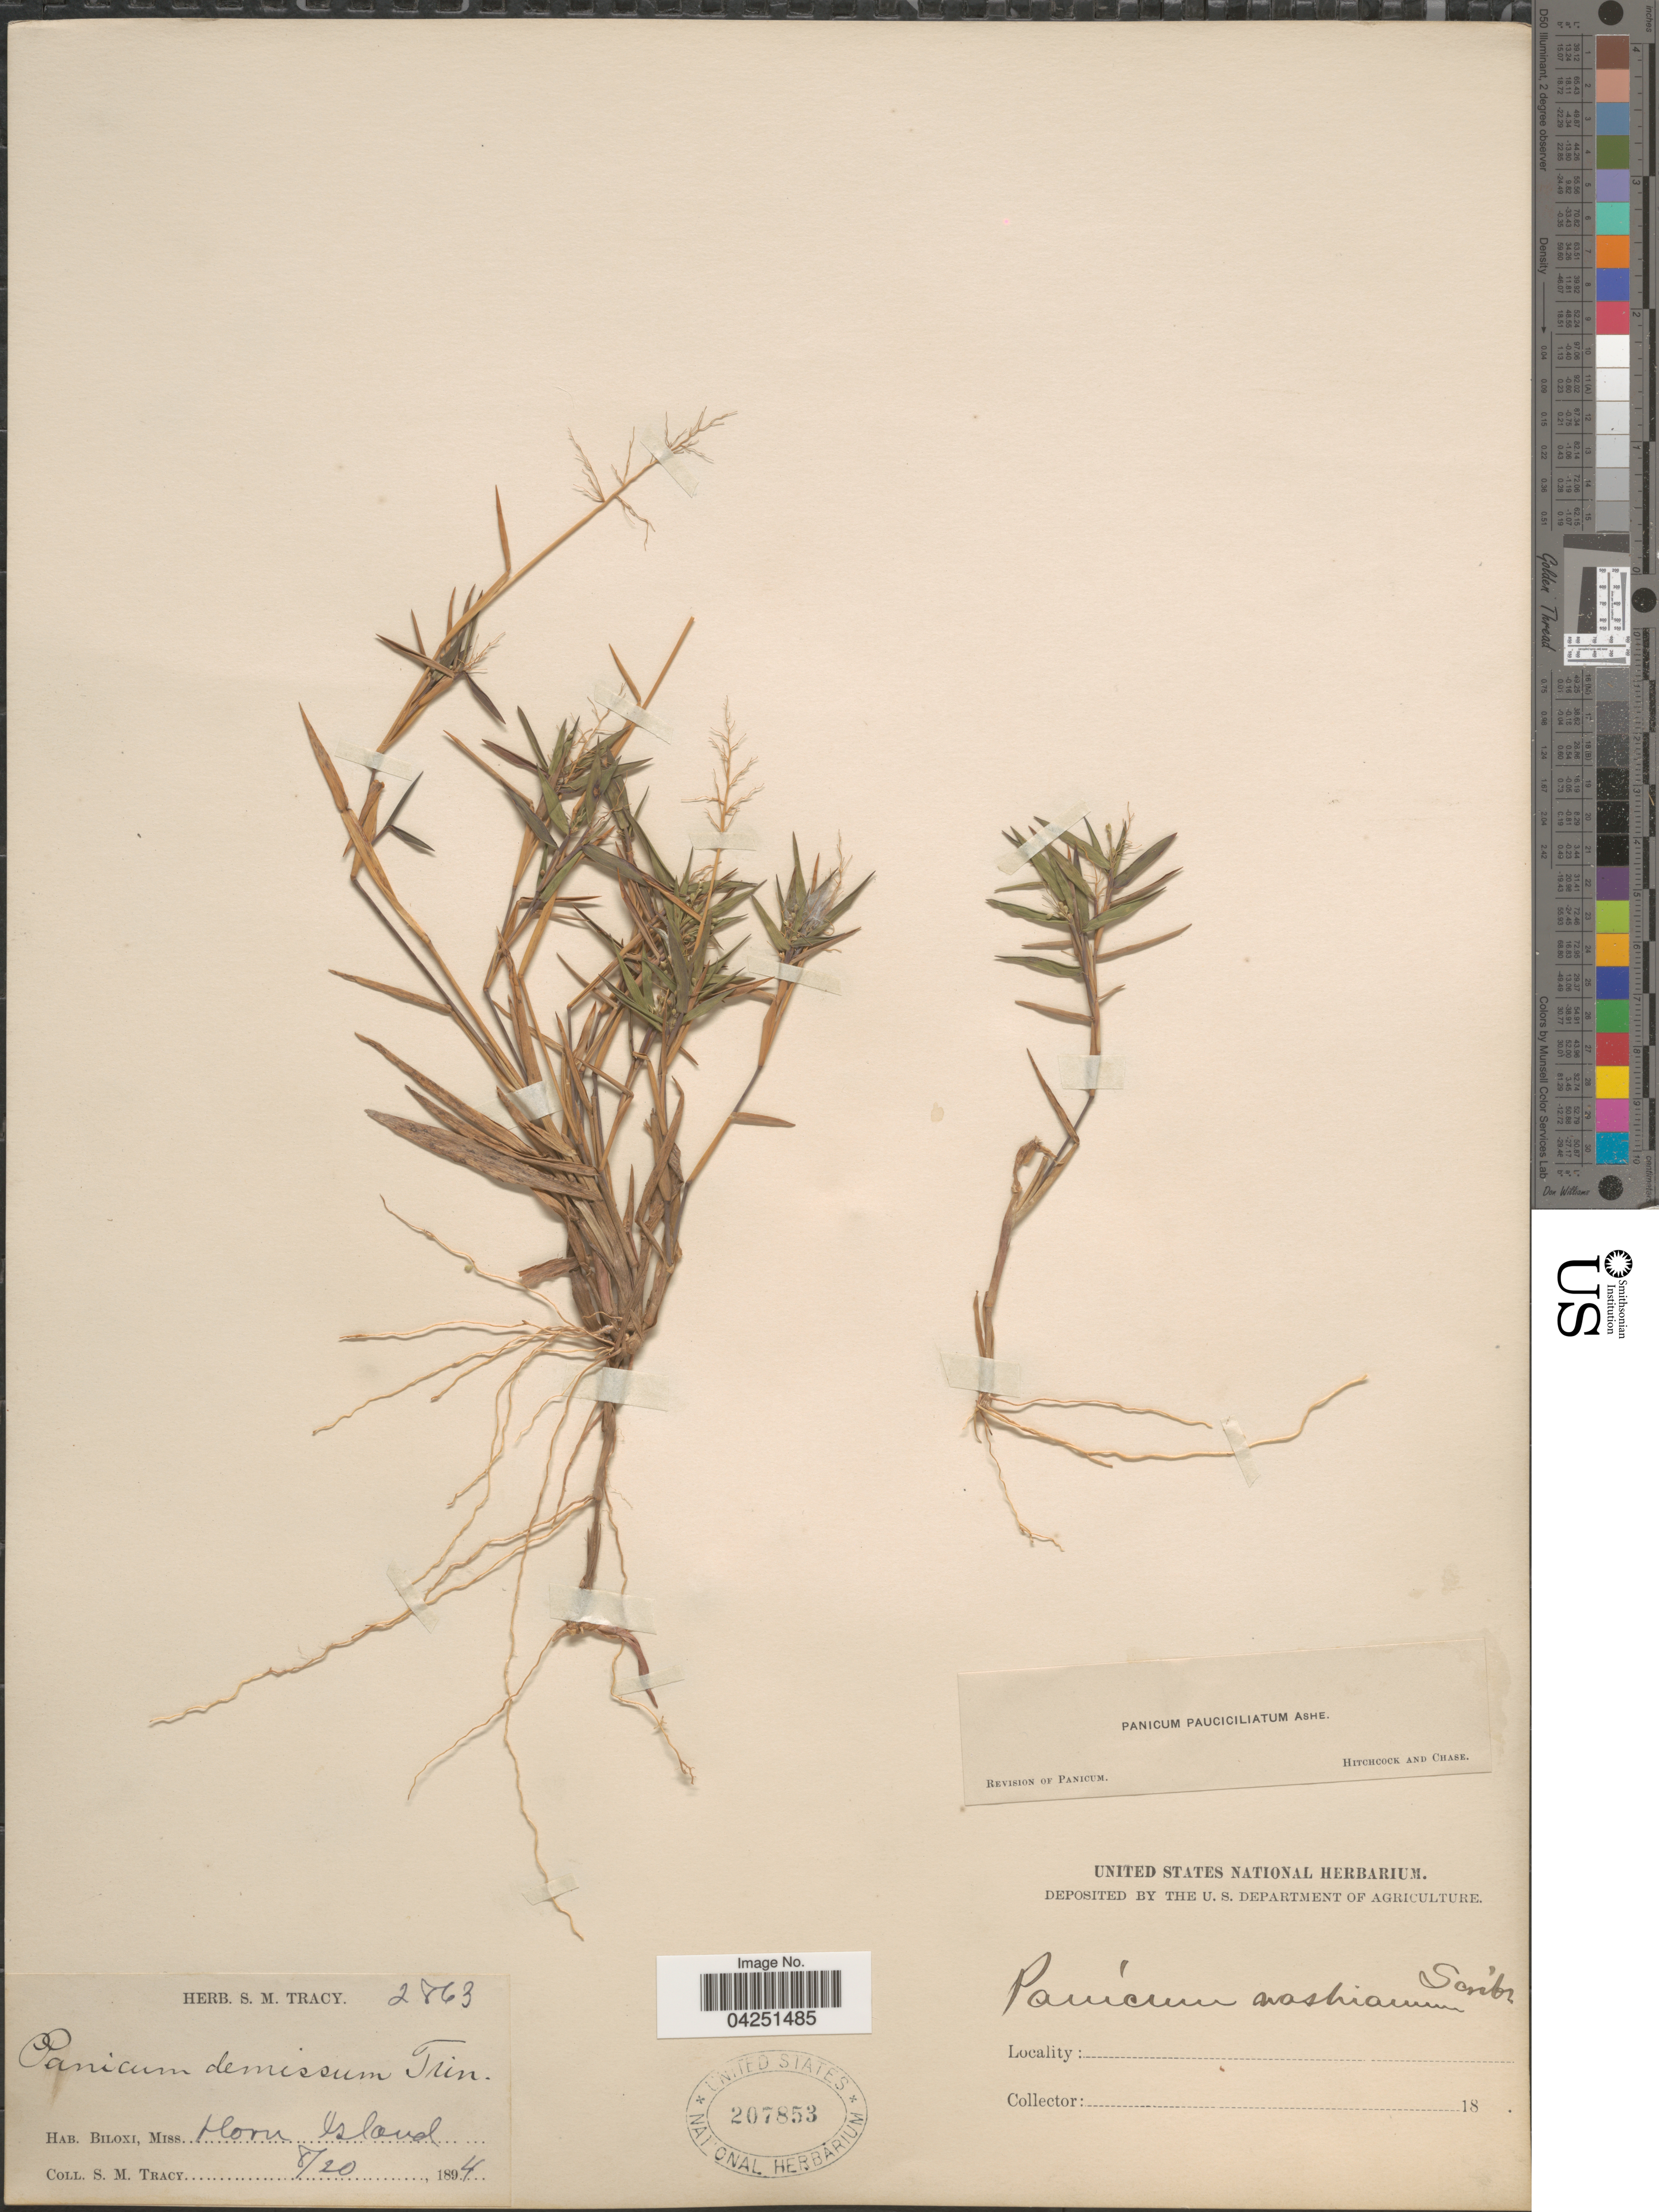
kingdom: Plantae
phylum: Tracheophyta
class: Liliopsida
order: Poales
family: Poaceae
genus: Dichanthelium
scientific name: Dichanthelium acuminatum var. acuminatum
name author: (Sw.) Gould & C.A. Clark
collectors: S. M. Tracy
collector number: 2863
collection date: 1894-08-20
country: United States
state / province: Mississippi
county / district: Harrison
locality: Biloxi, Horn Island.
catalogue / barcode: US 207853